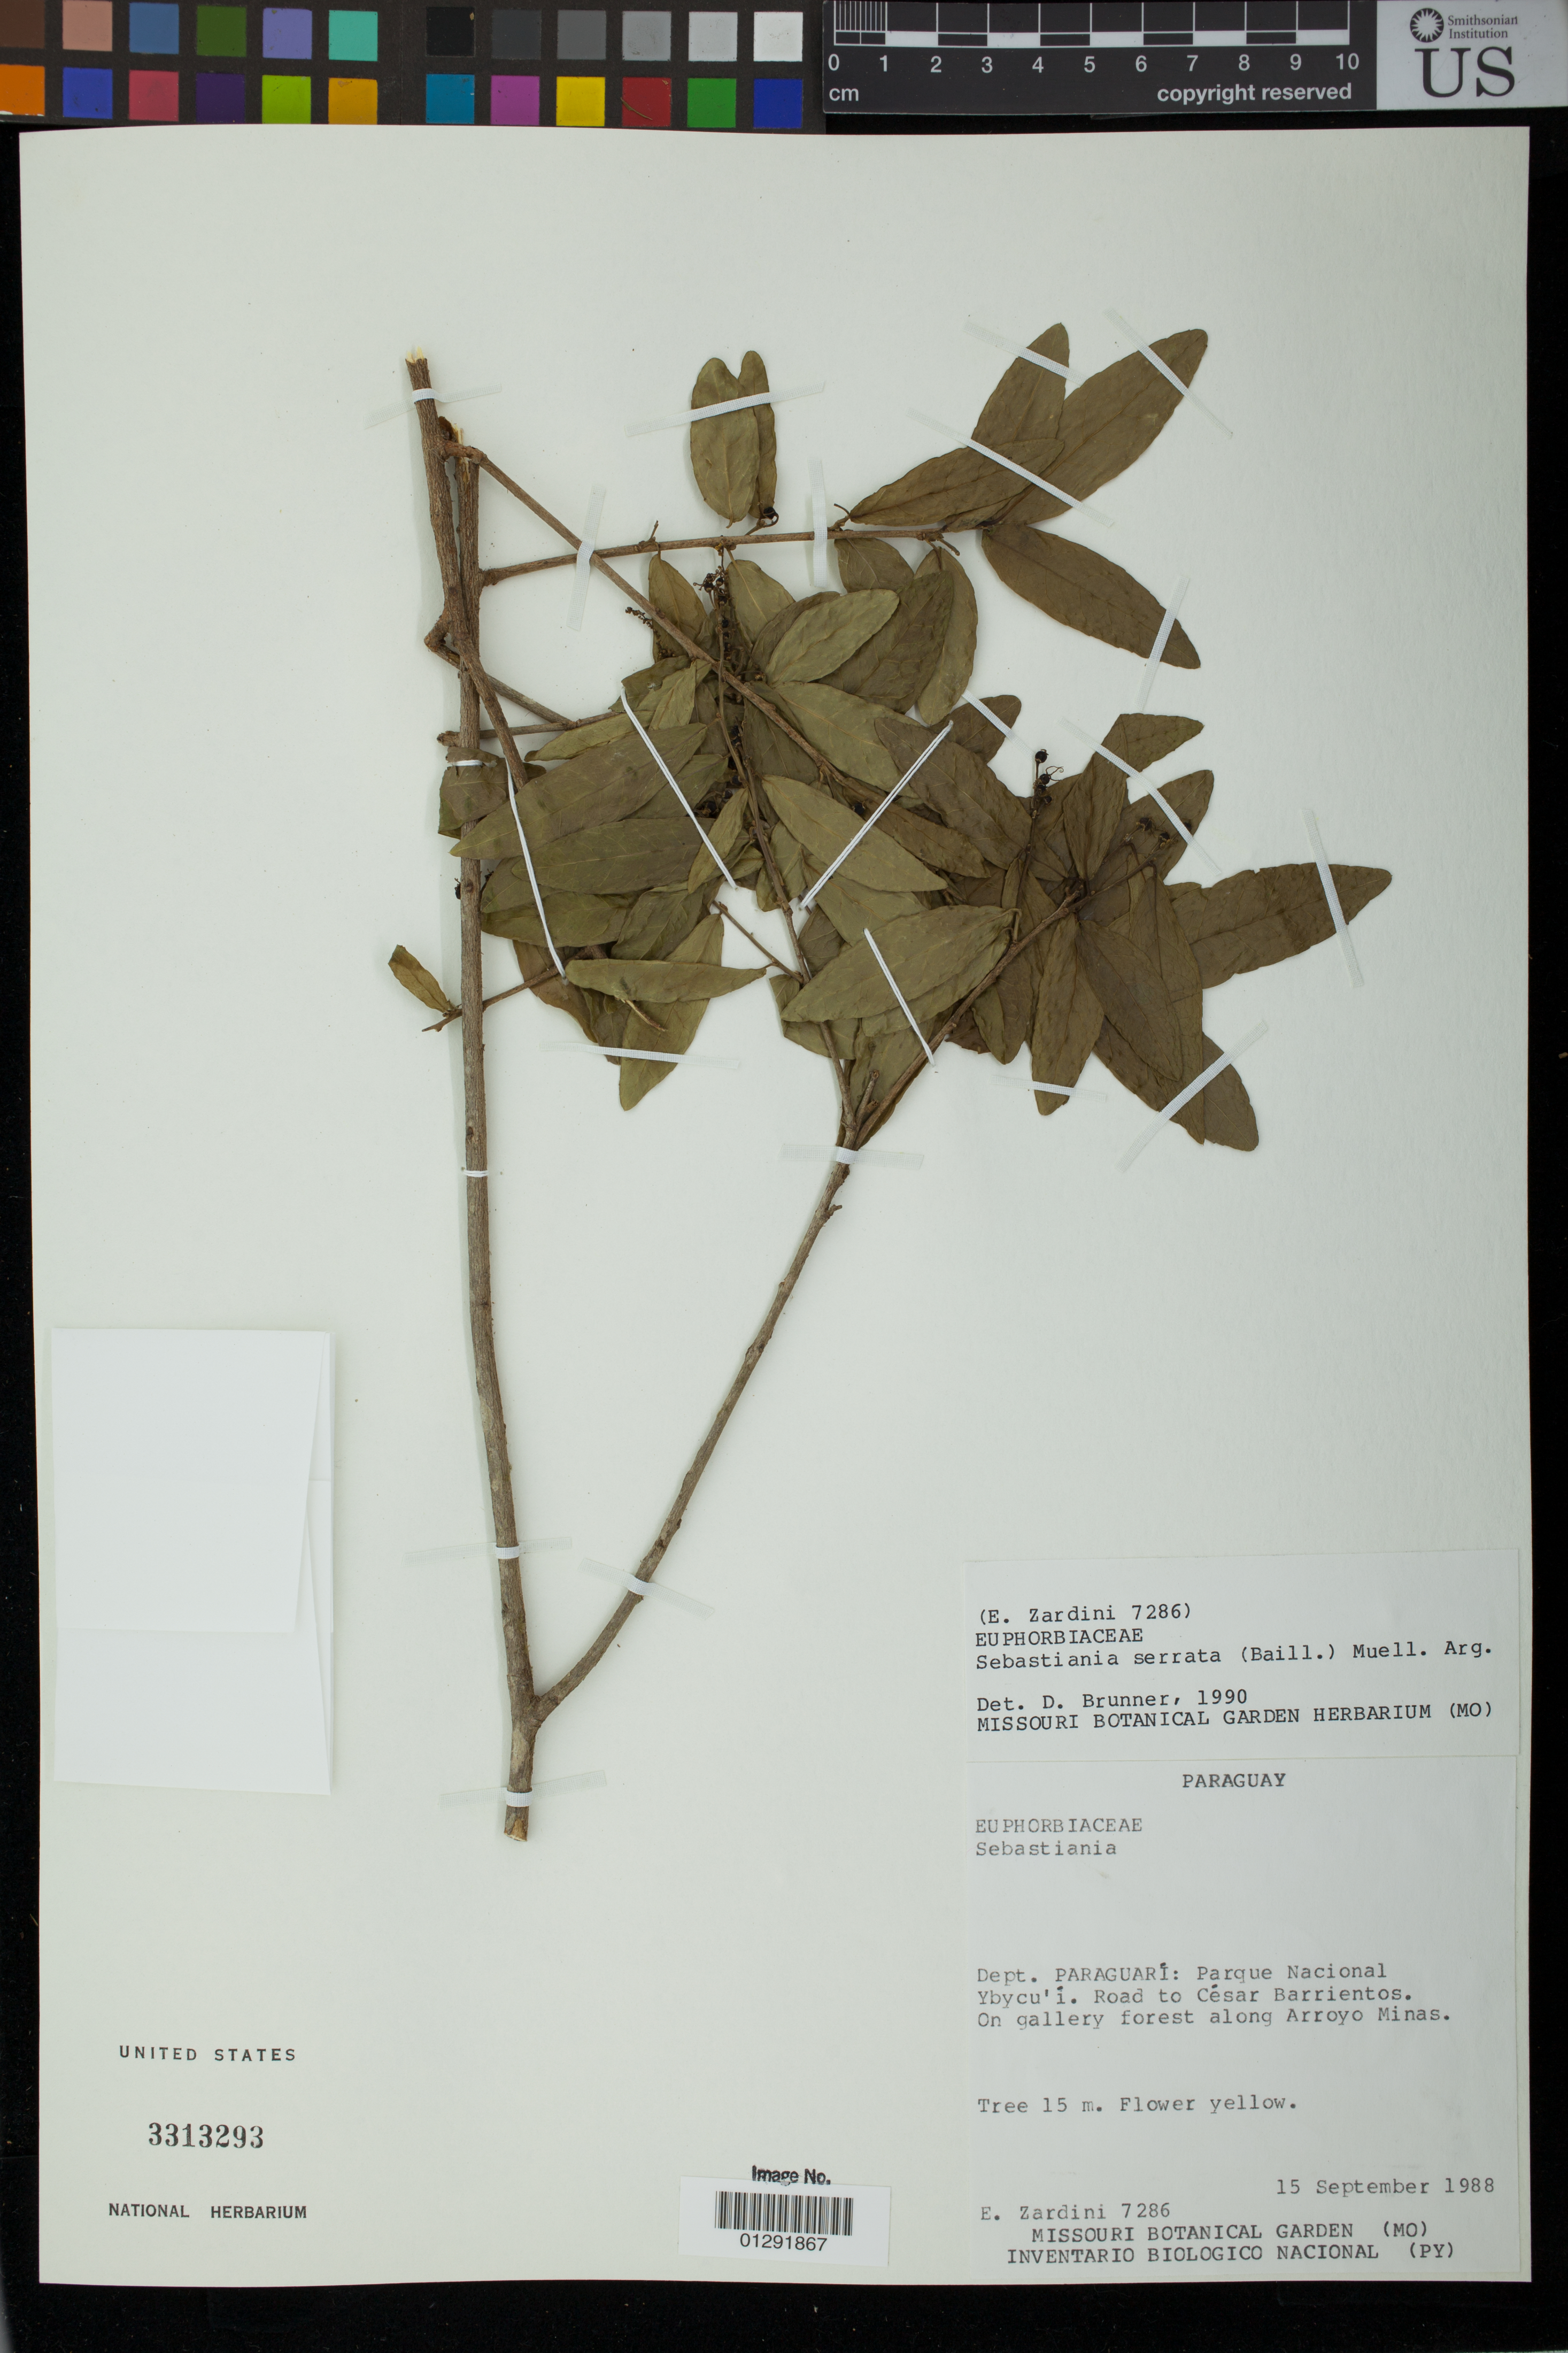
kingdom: Plantae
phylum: Tracheophyta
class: Magnoliopsida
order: Malpighiales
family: Euphorbiaceae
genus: Sebastiania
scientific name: Sebastiania serrata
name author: (Baill. ex Müll. Arg.) Müll. Arg.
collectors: E. M. Zardini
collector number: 7286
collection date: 1988-09-15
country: Paraguay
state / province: Paraguari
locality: Parque Nacional Ybycu'i. Road to Cesar Barrientos. Gallery forest along Arroyo Minas.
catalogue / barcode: US 3313293